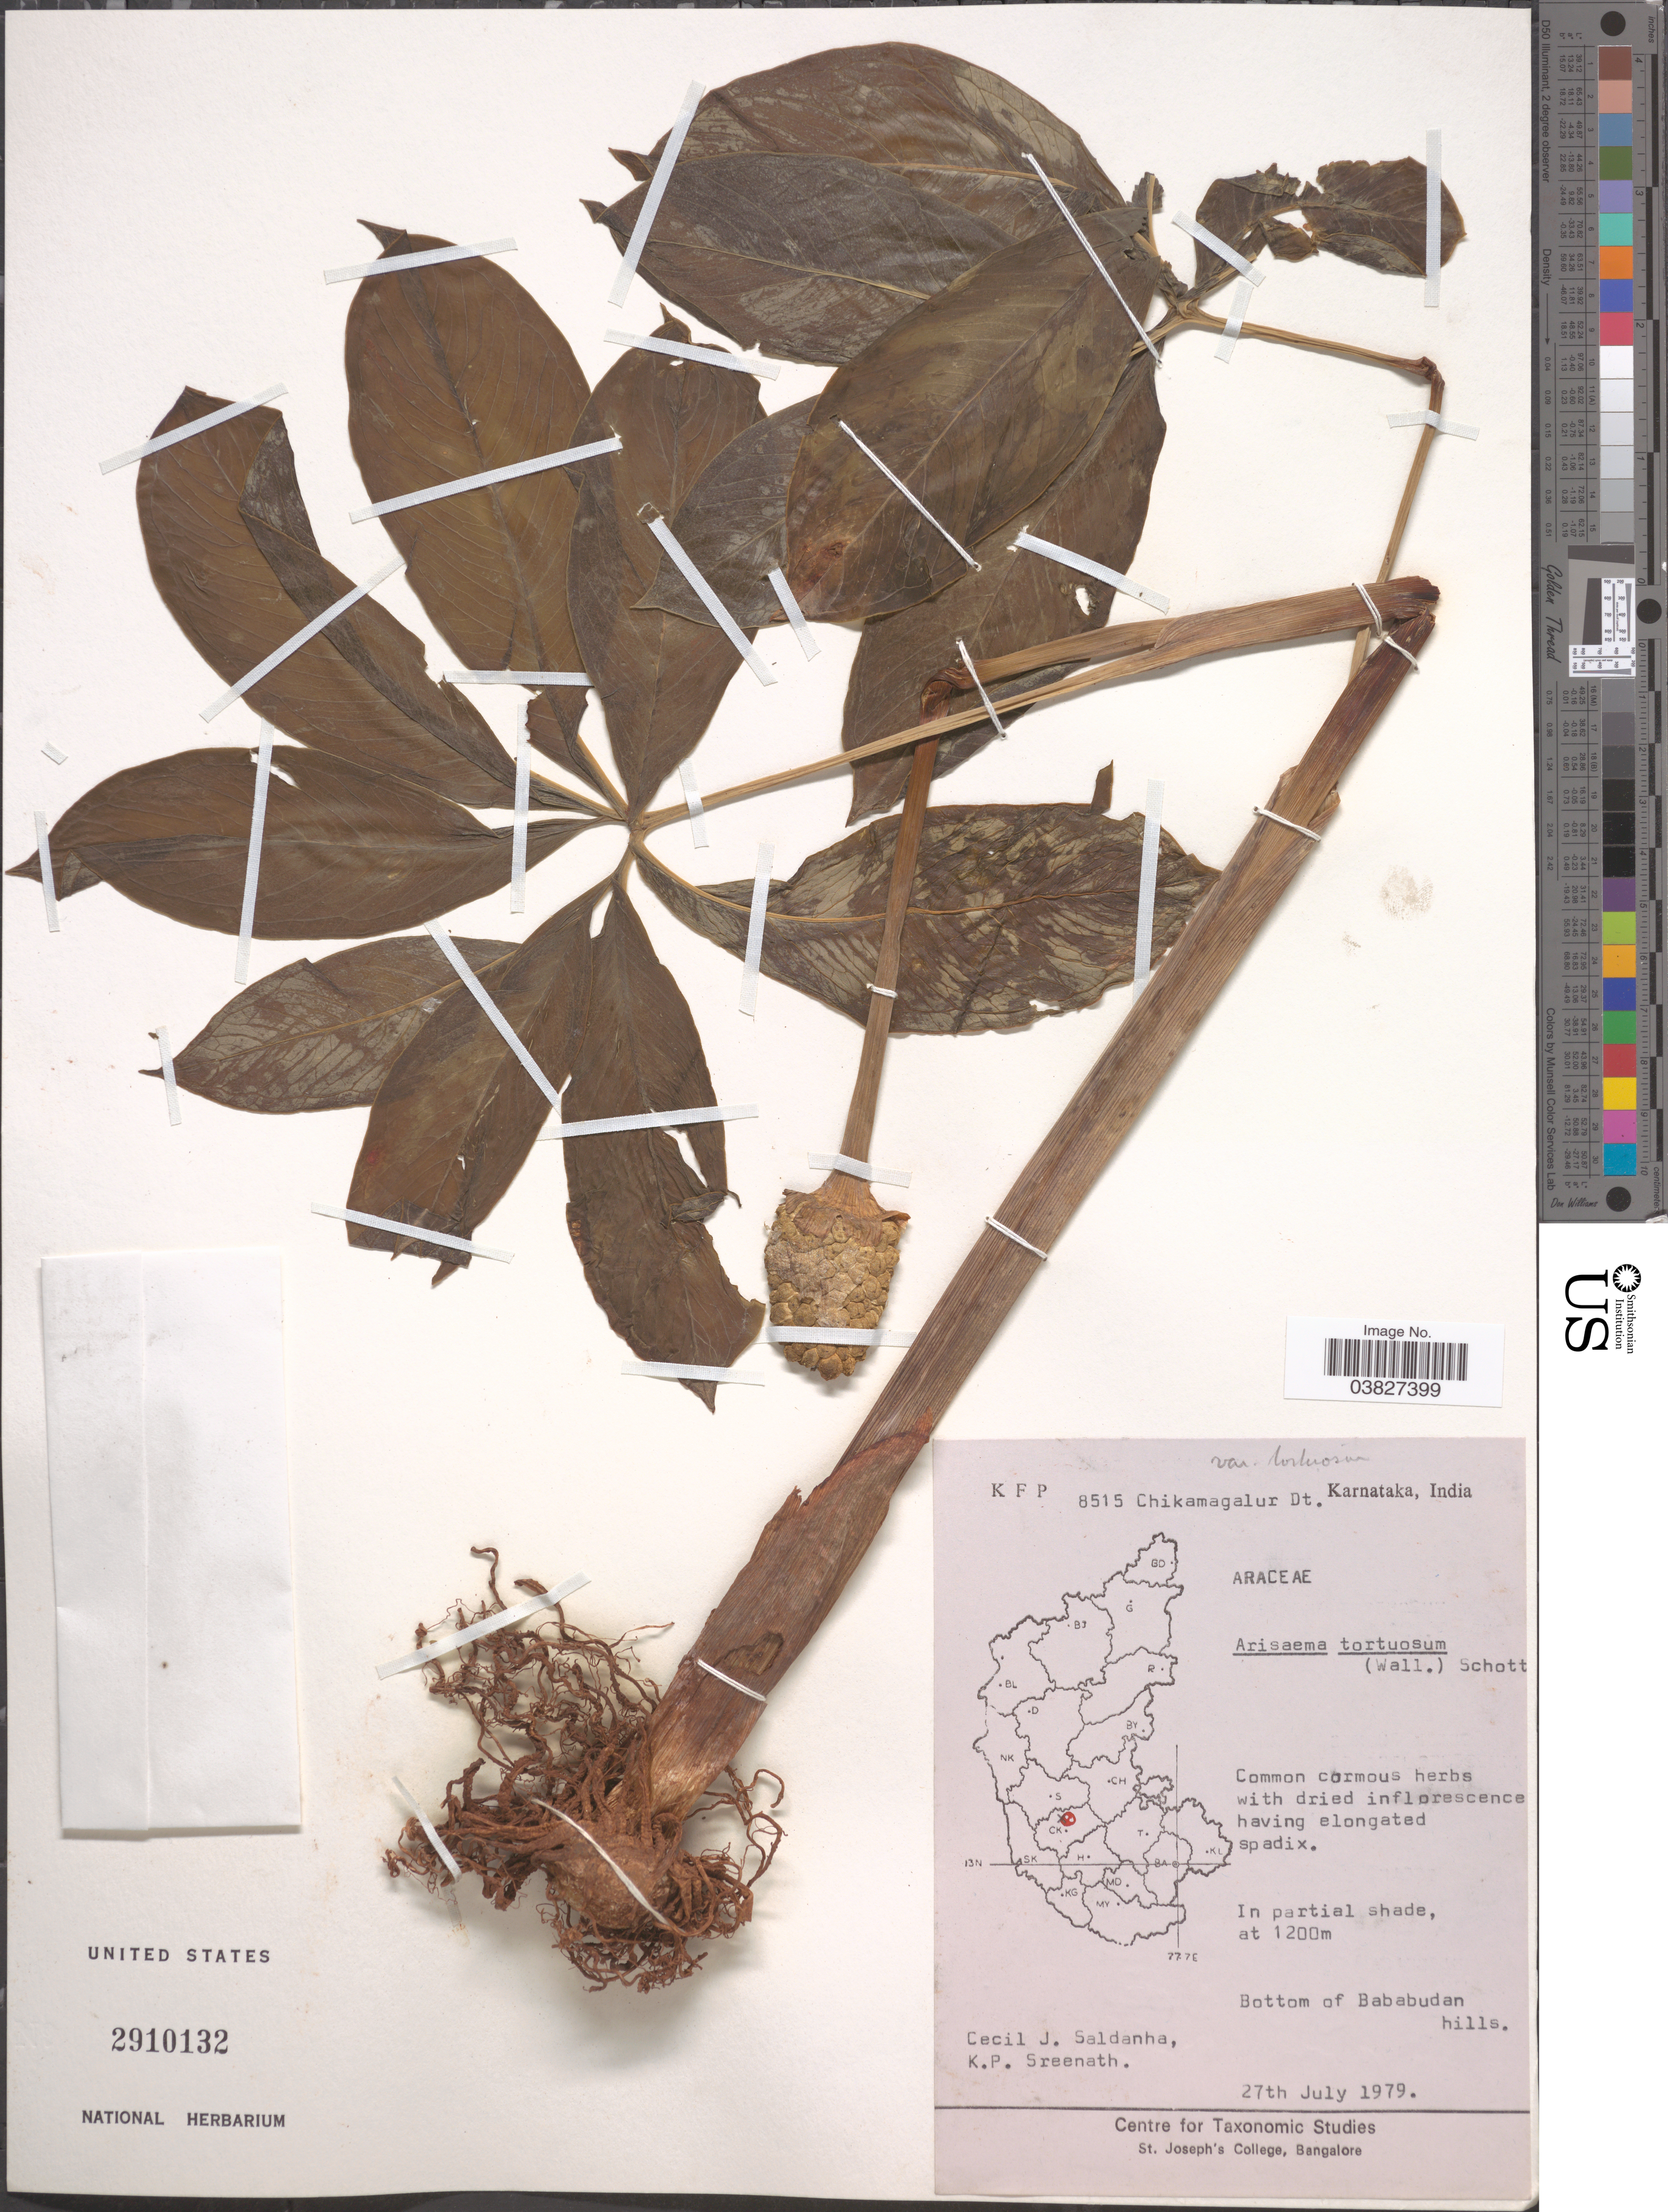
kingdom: Plantae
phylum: Tracheophyta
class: Liliopsida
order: Alismatales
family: Araceae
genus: Arisaema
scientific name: Arisaema leschenaultii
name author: Blume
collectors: C. J. Saldanha & K. Sreenath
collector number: KFP8515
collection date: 1979-07-27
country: India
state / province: Karnataka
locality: Chikamagalur Dt. Bottom of Bababudan hills.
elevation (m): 1200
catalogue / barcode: US 2910132